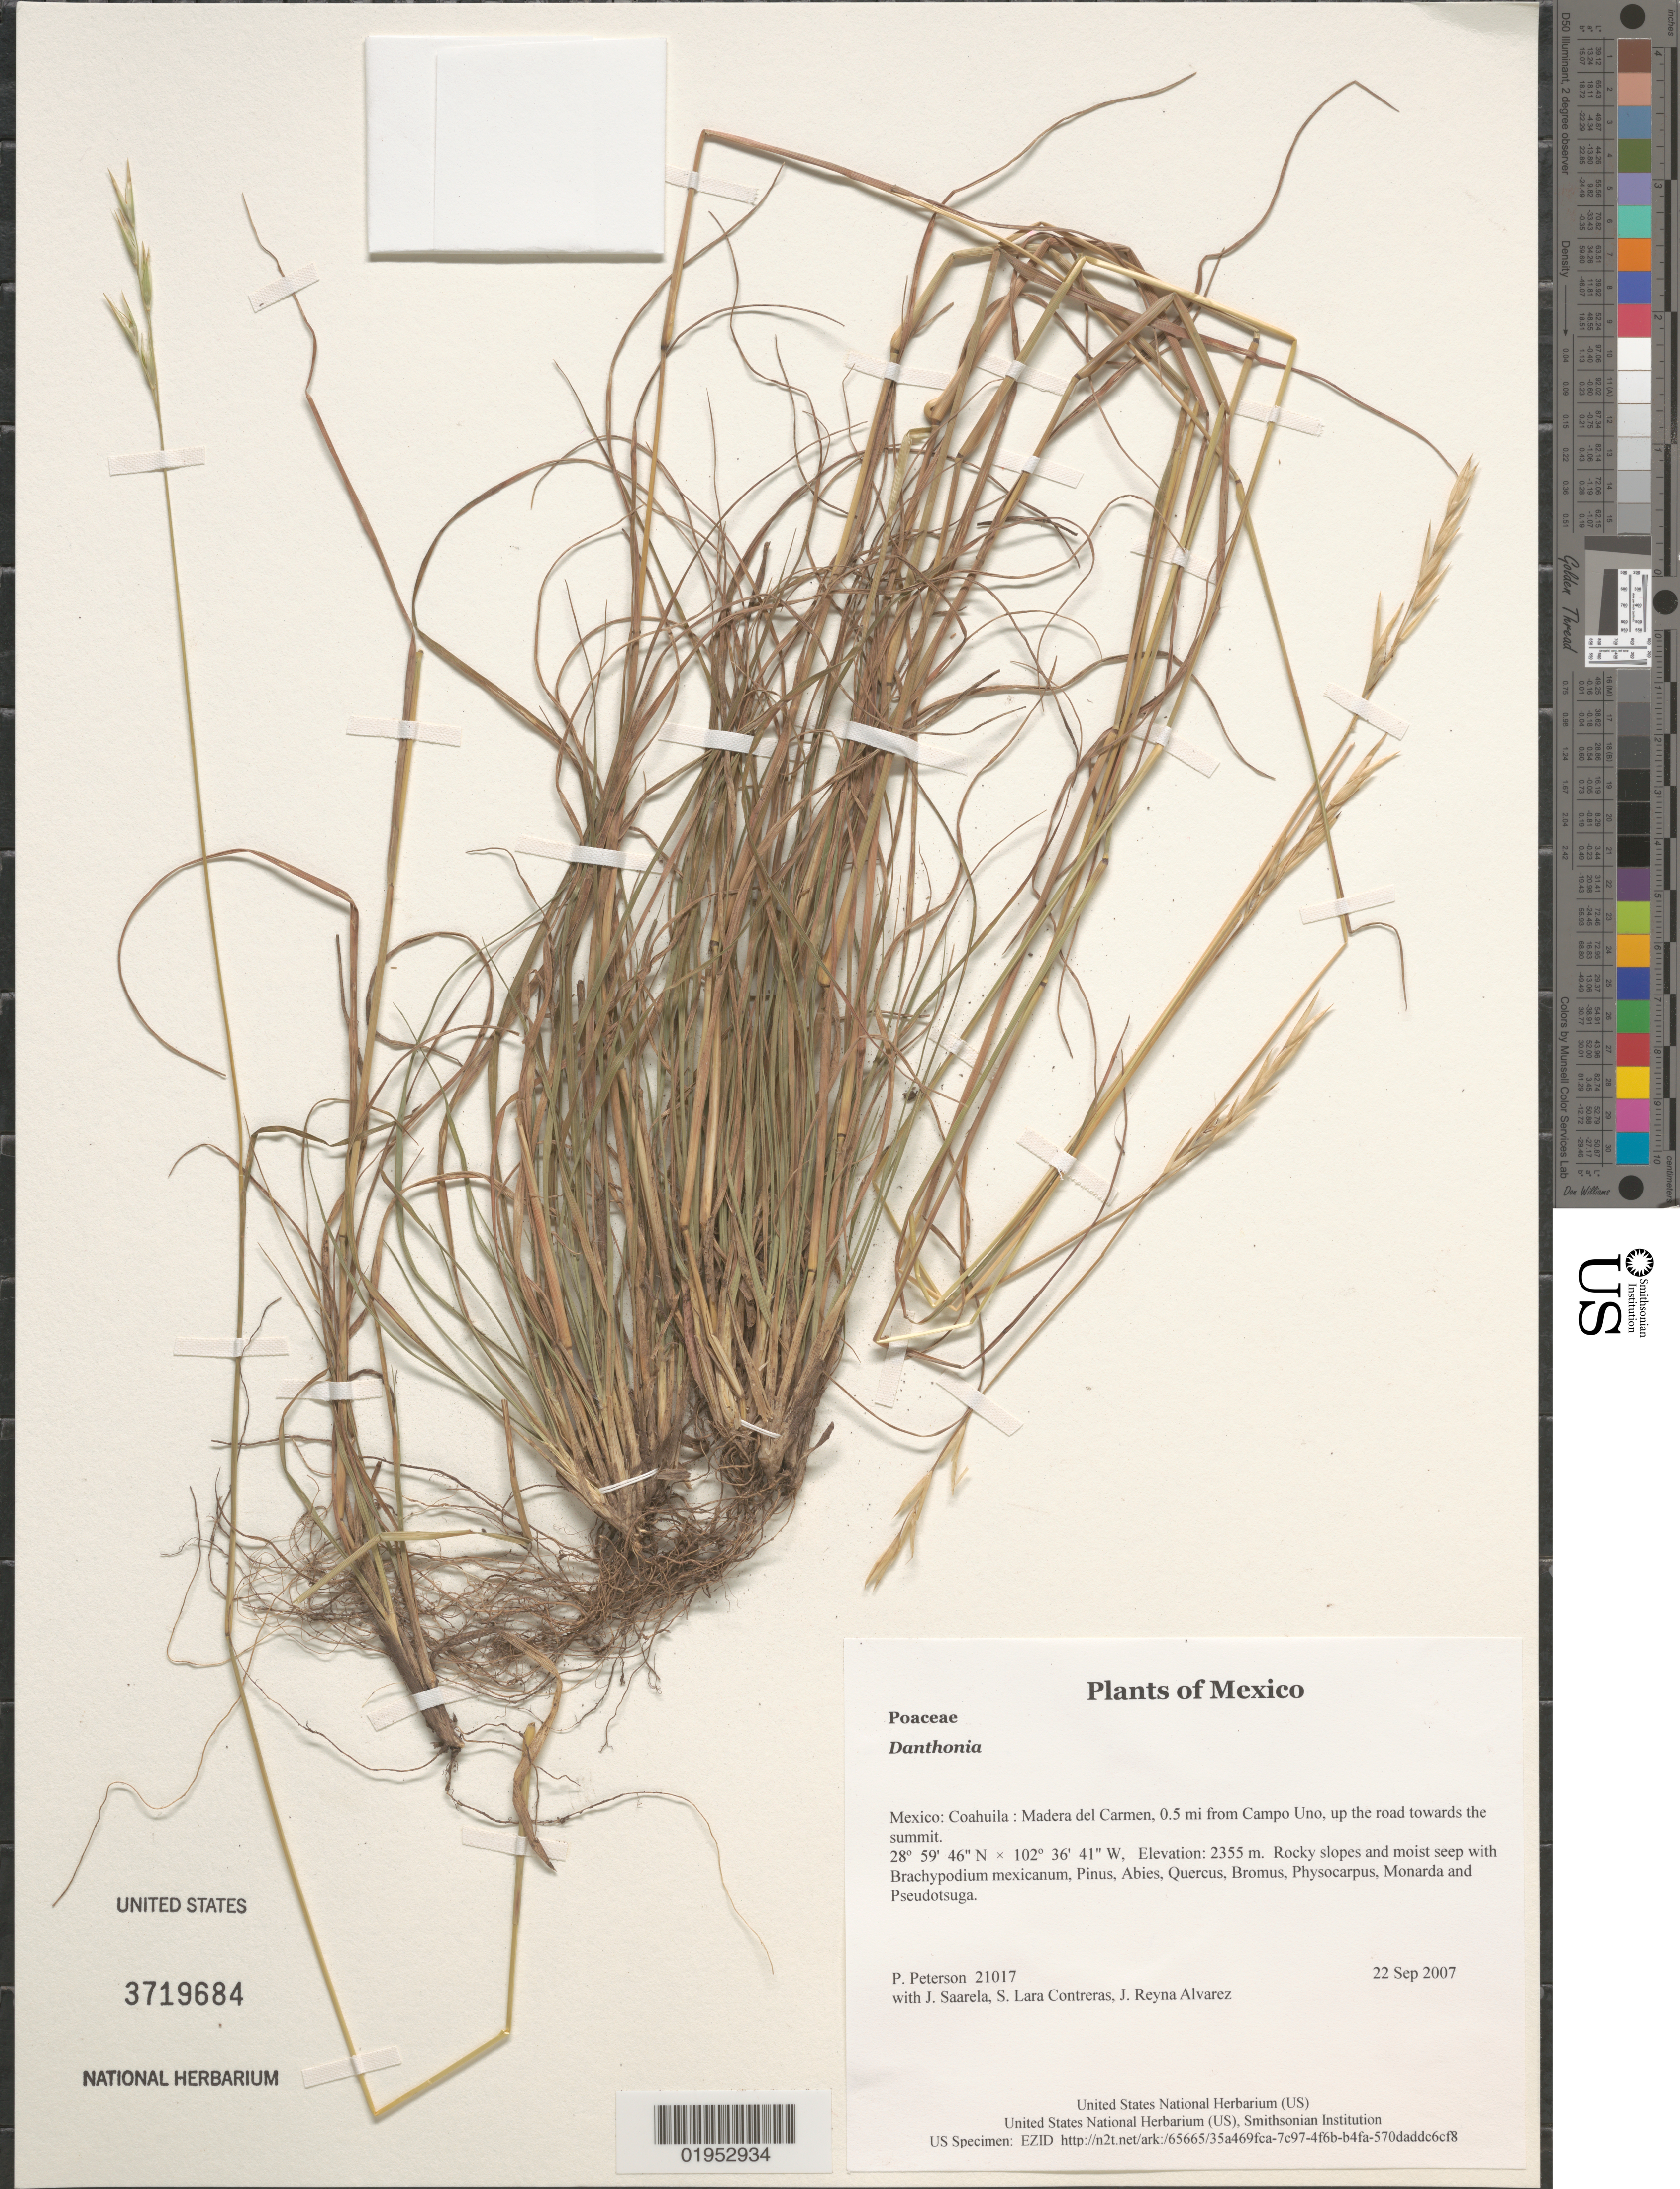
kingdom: Plantae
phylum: Tracheophyta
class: Liliopsida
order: Poales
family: Poaceae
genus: Danthonia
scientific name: Danthonia sp.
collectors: P. M. Peterson, J. Saarela, S. Lara Contreras & J. Reyna Alvarez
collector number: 21017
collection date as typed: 22 Sep 2007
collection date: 2007-09-22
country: Mexico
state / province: Coahuila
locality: Madera del Carmen, 0.5 mi from Campo Uno, up the road towards the summit.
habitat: Rocky slopes and moist seep with Brachypodium mexicanum, Pinus, Abies, Quercus, Bromus, Physocarpus, Monarda and Pseudotsuga.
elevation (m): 2355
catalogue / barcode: US 3719684